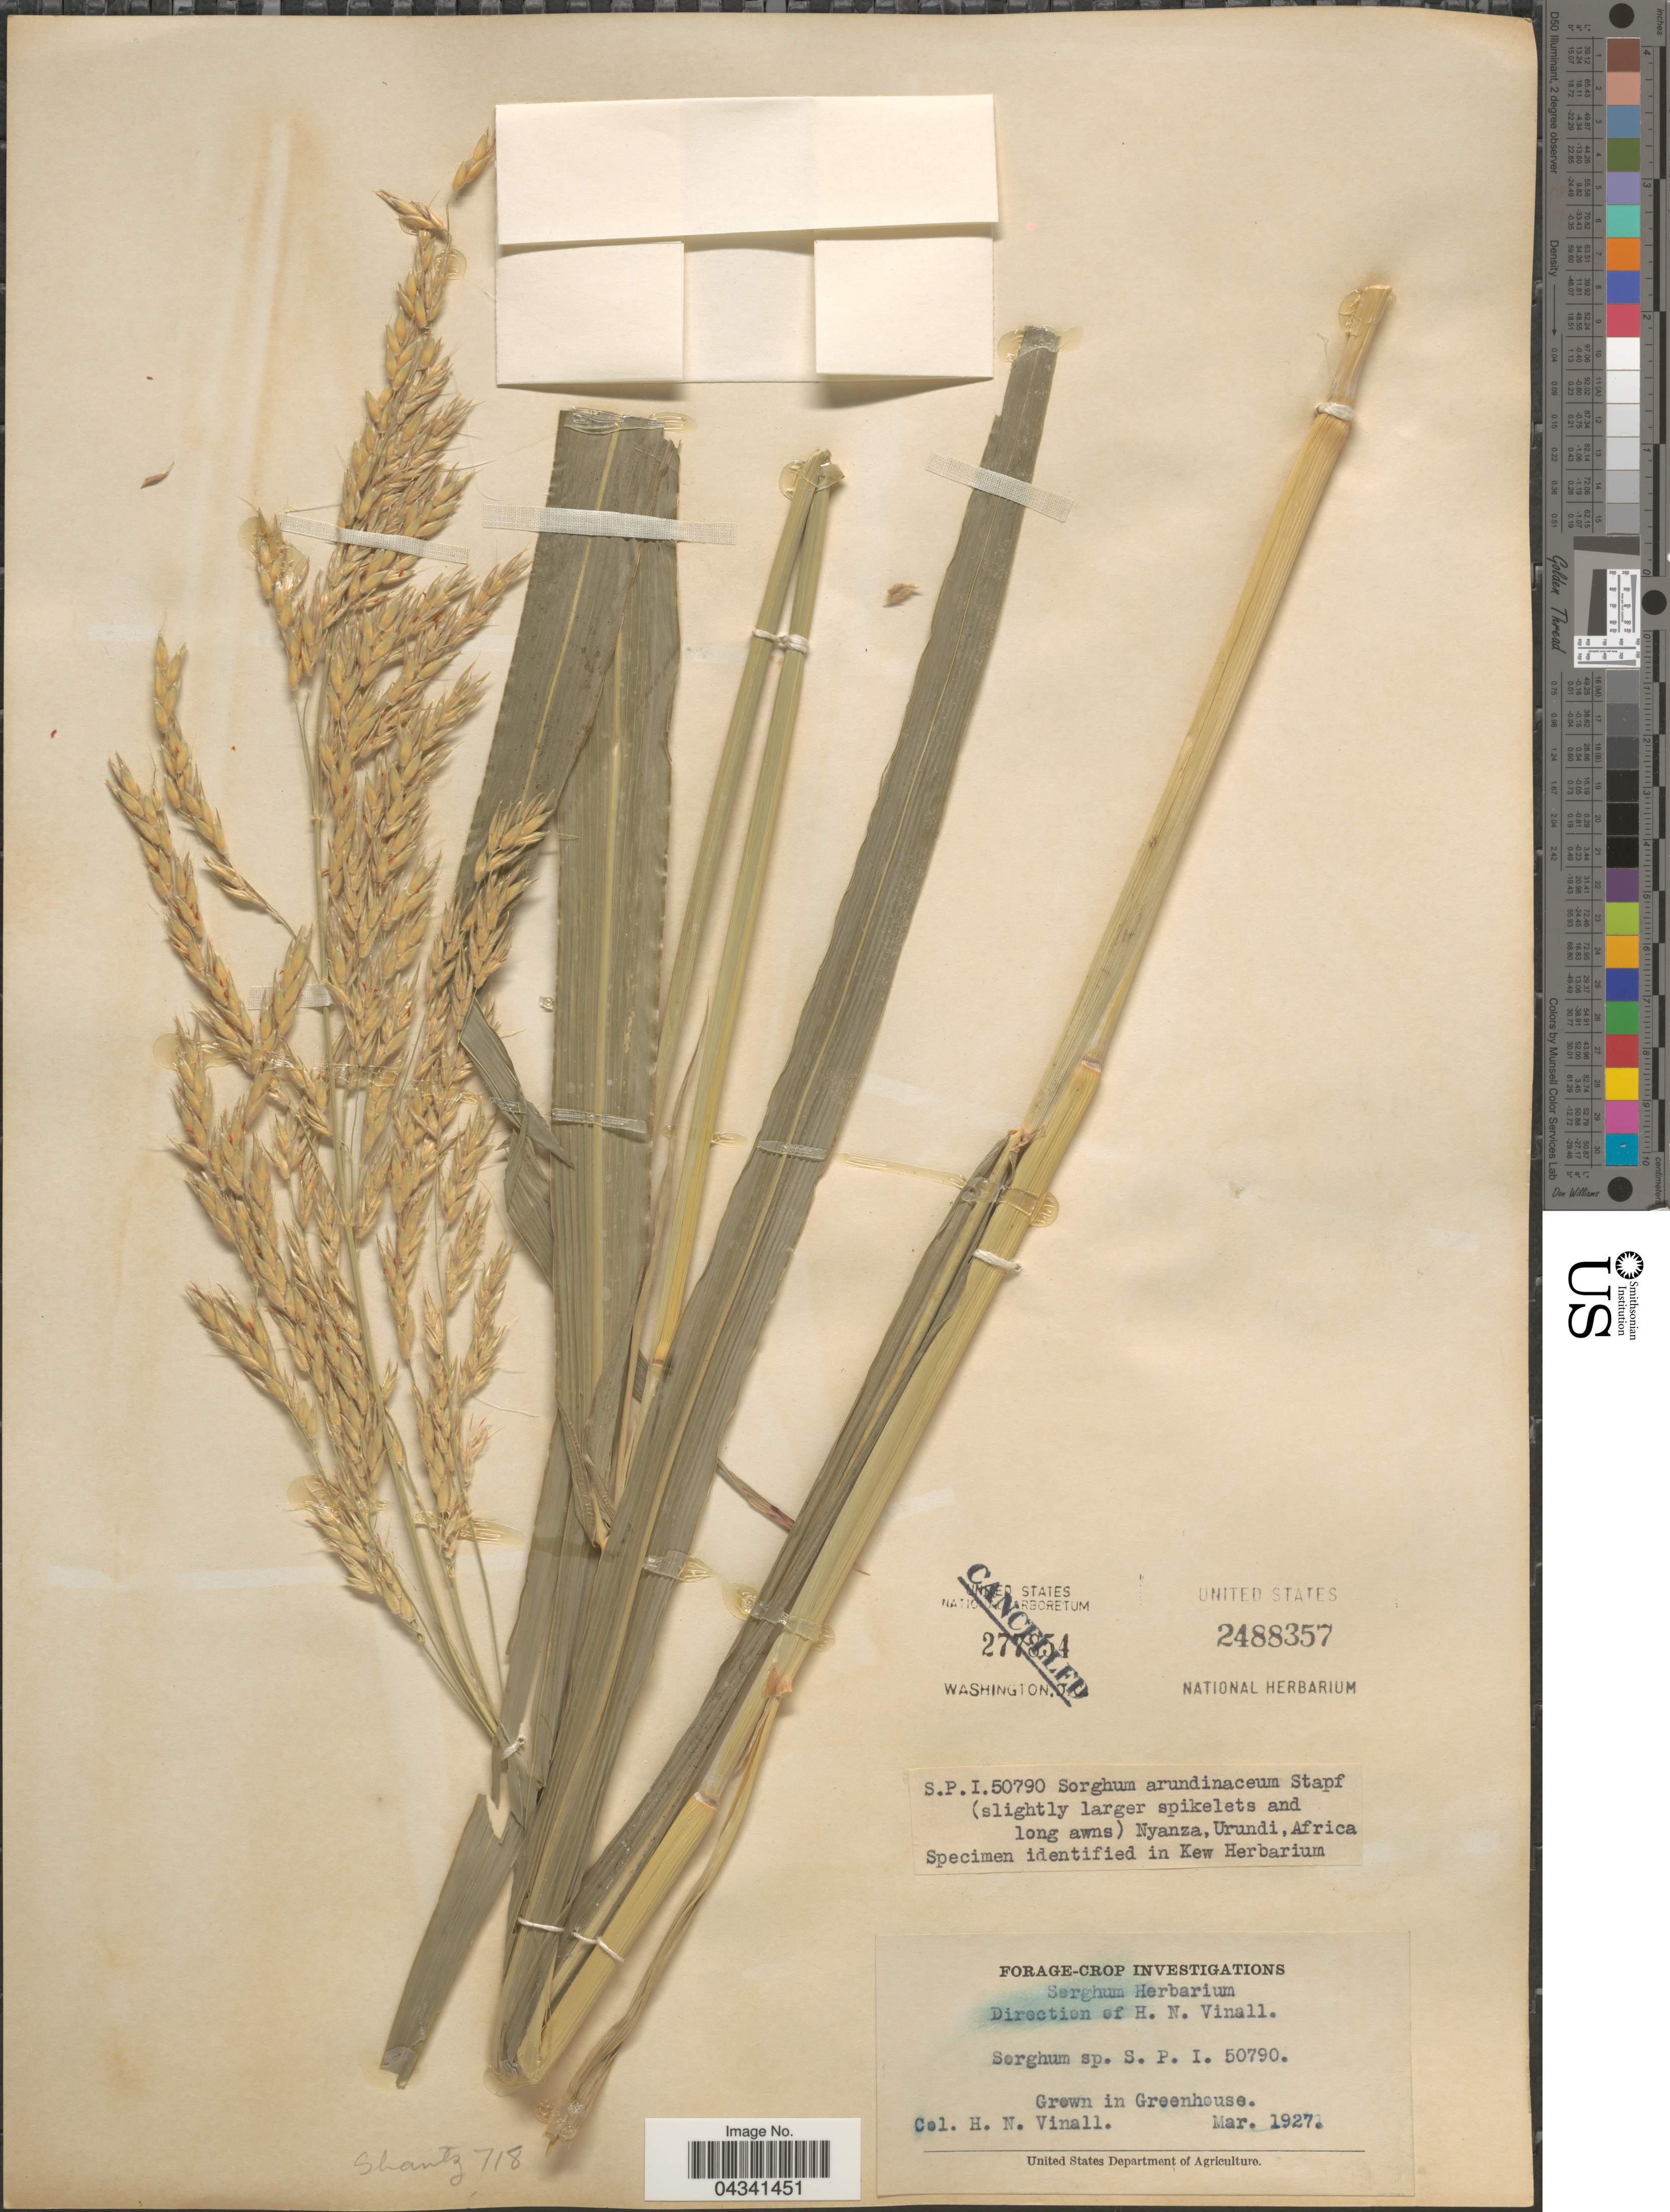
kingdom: Plantae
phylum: Tracheophyta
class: Liliopsida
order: Poales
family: Poaceae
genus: Sorghum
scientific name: Sorghum arundinaceum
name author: (Desv.) Stapf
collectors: H. Vinall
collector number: S.P.I. 50790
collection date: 1927-03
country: Kenya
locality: Nyanza, Urundi.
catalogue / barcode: US 2488357